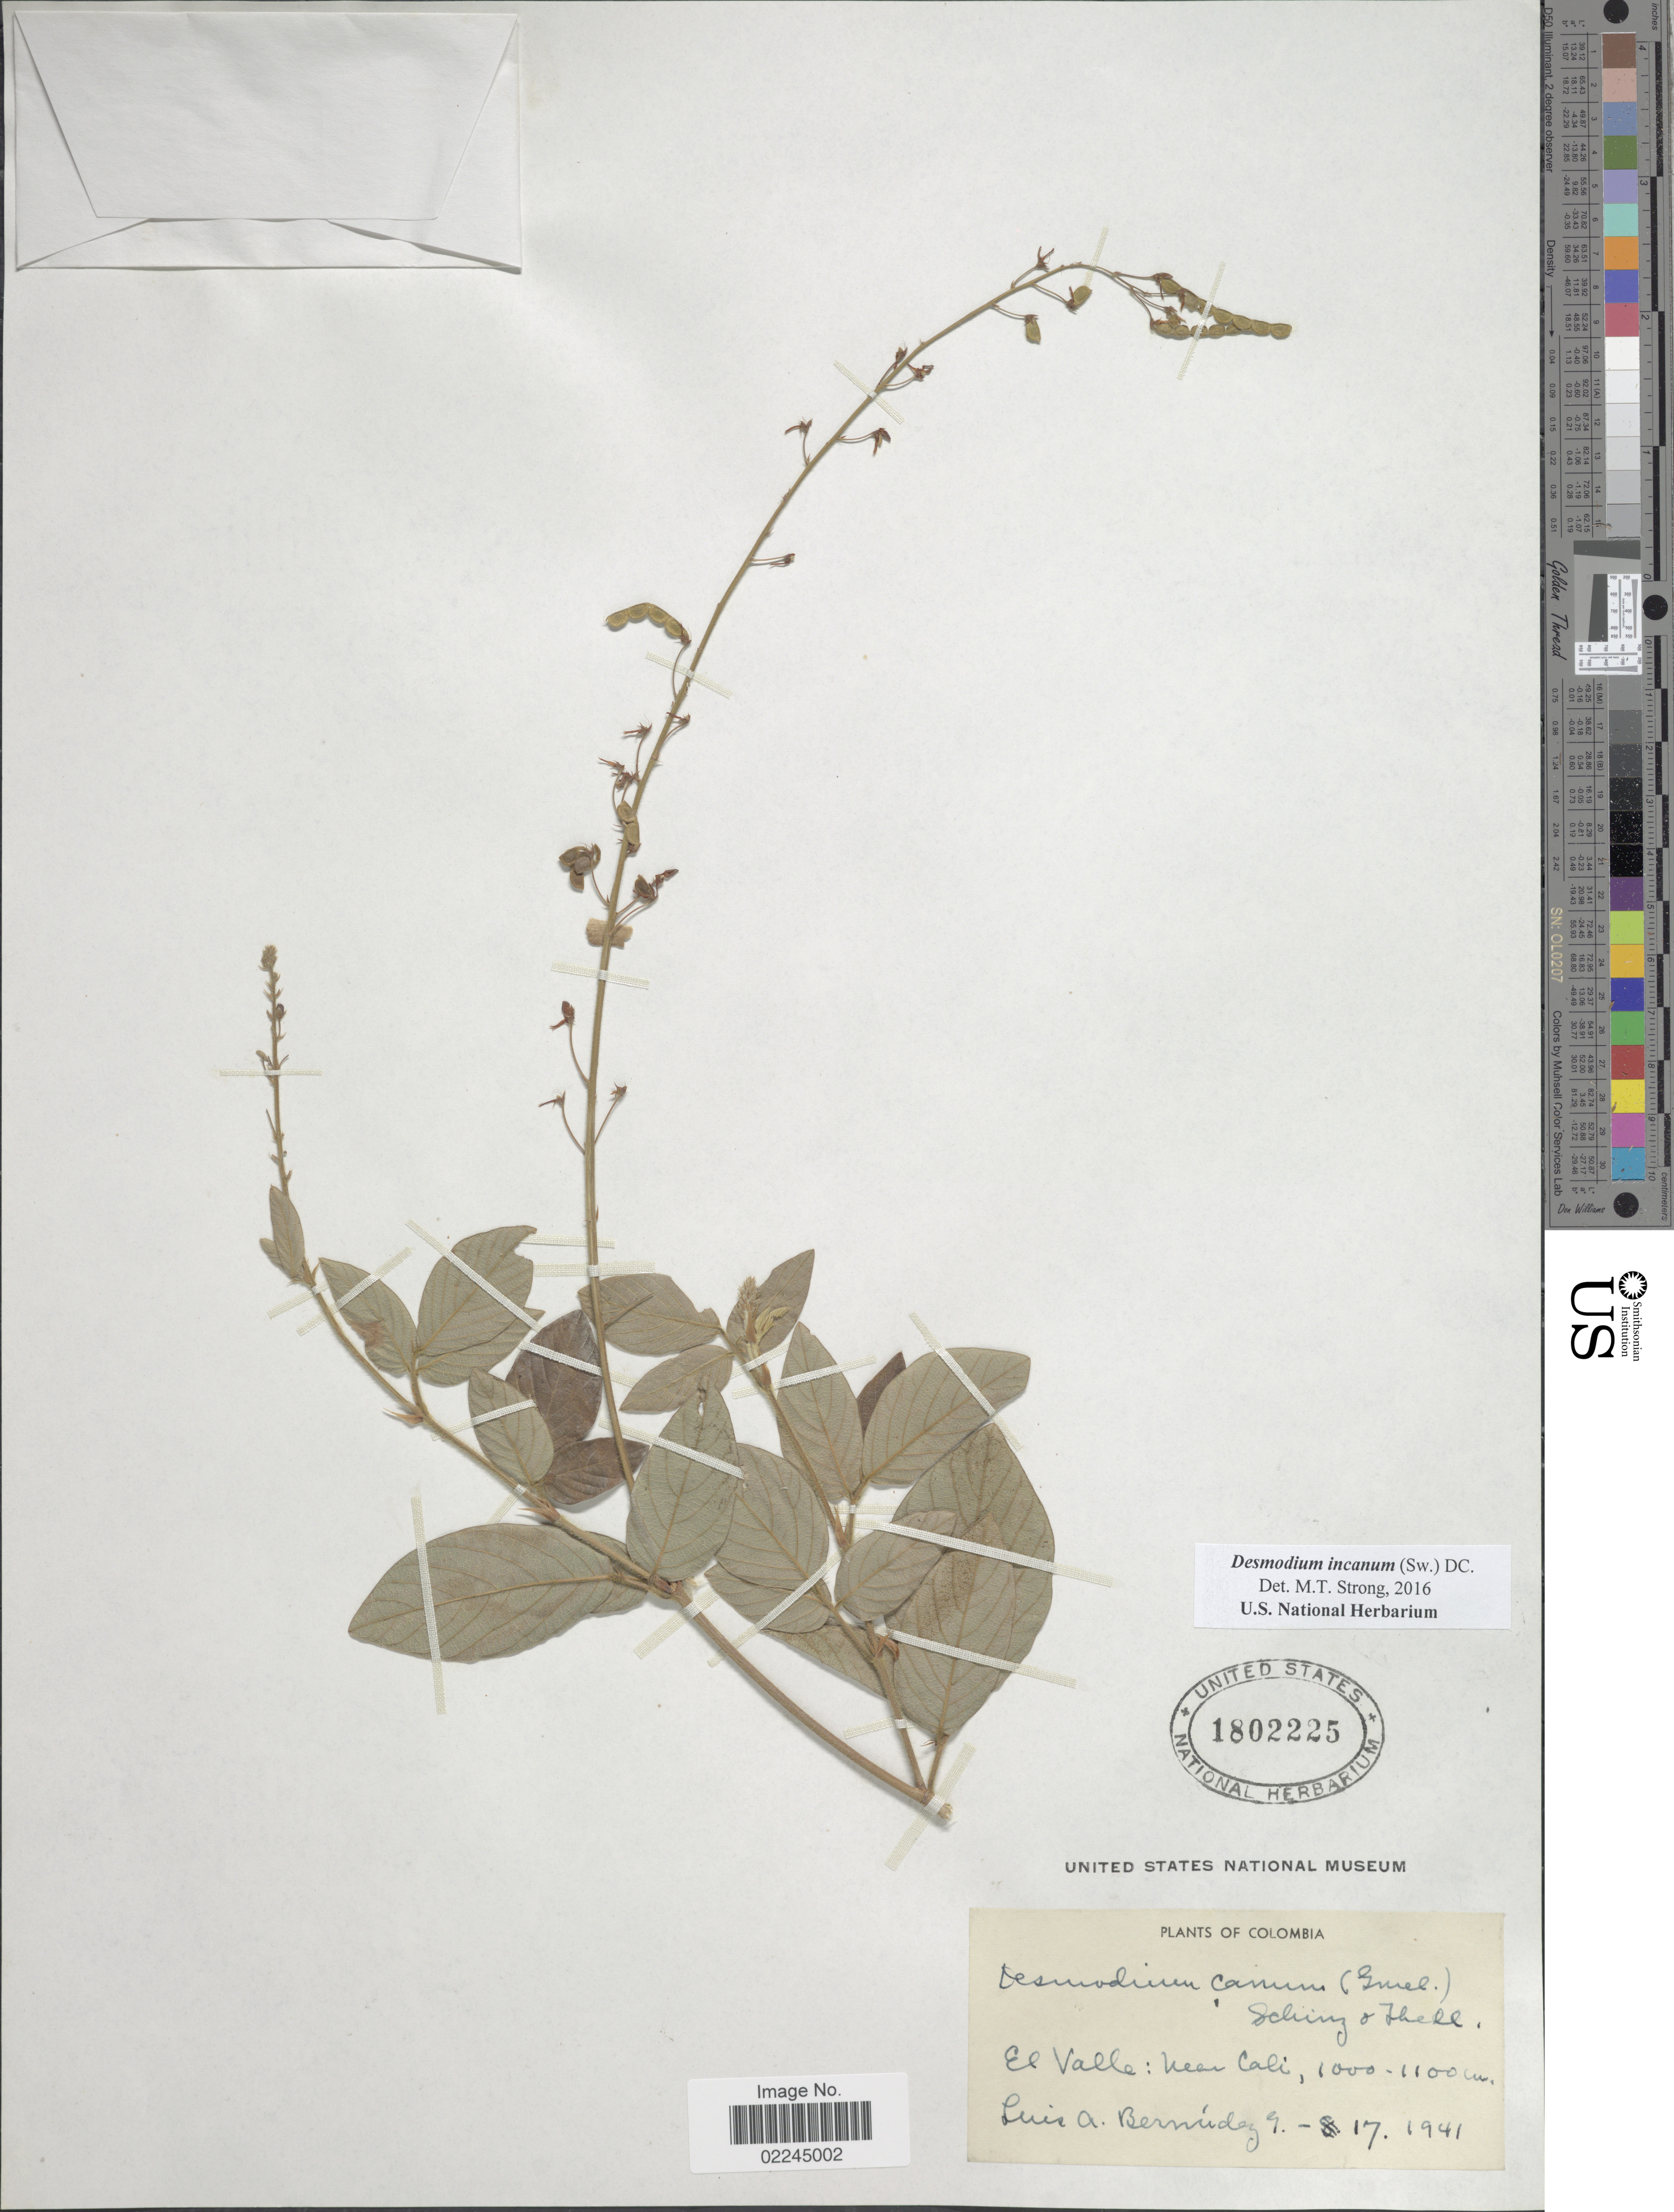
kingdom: Plantae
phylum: Tracheophyta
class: Magnoliopsida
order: Fabales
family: Fabaceae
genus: Desmodium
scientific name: Desmodium incanum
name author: (Sw.) DC.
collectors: L. Bermudez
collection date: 1941-09-17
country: Colombia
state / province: Valle del Cauca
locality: El Valle, near Cali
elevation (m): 1000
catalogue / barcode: US 1802225